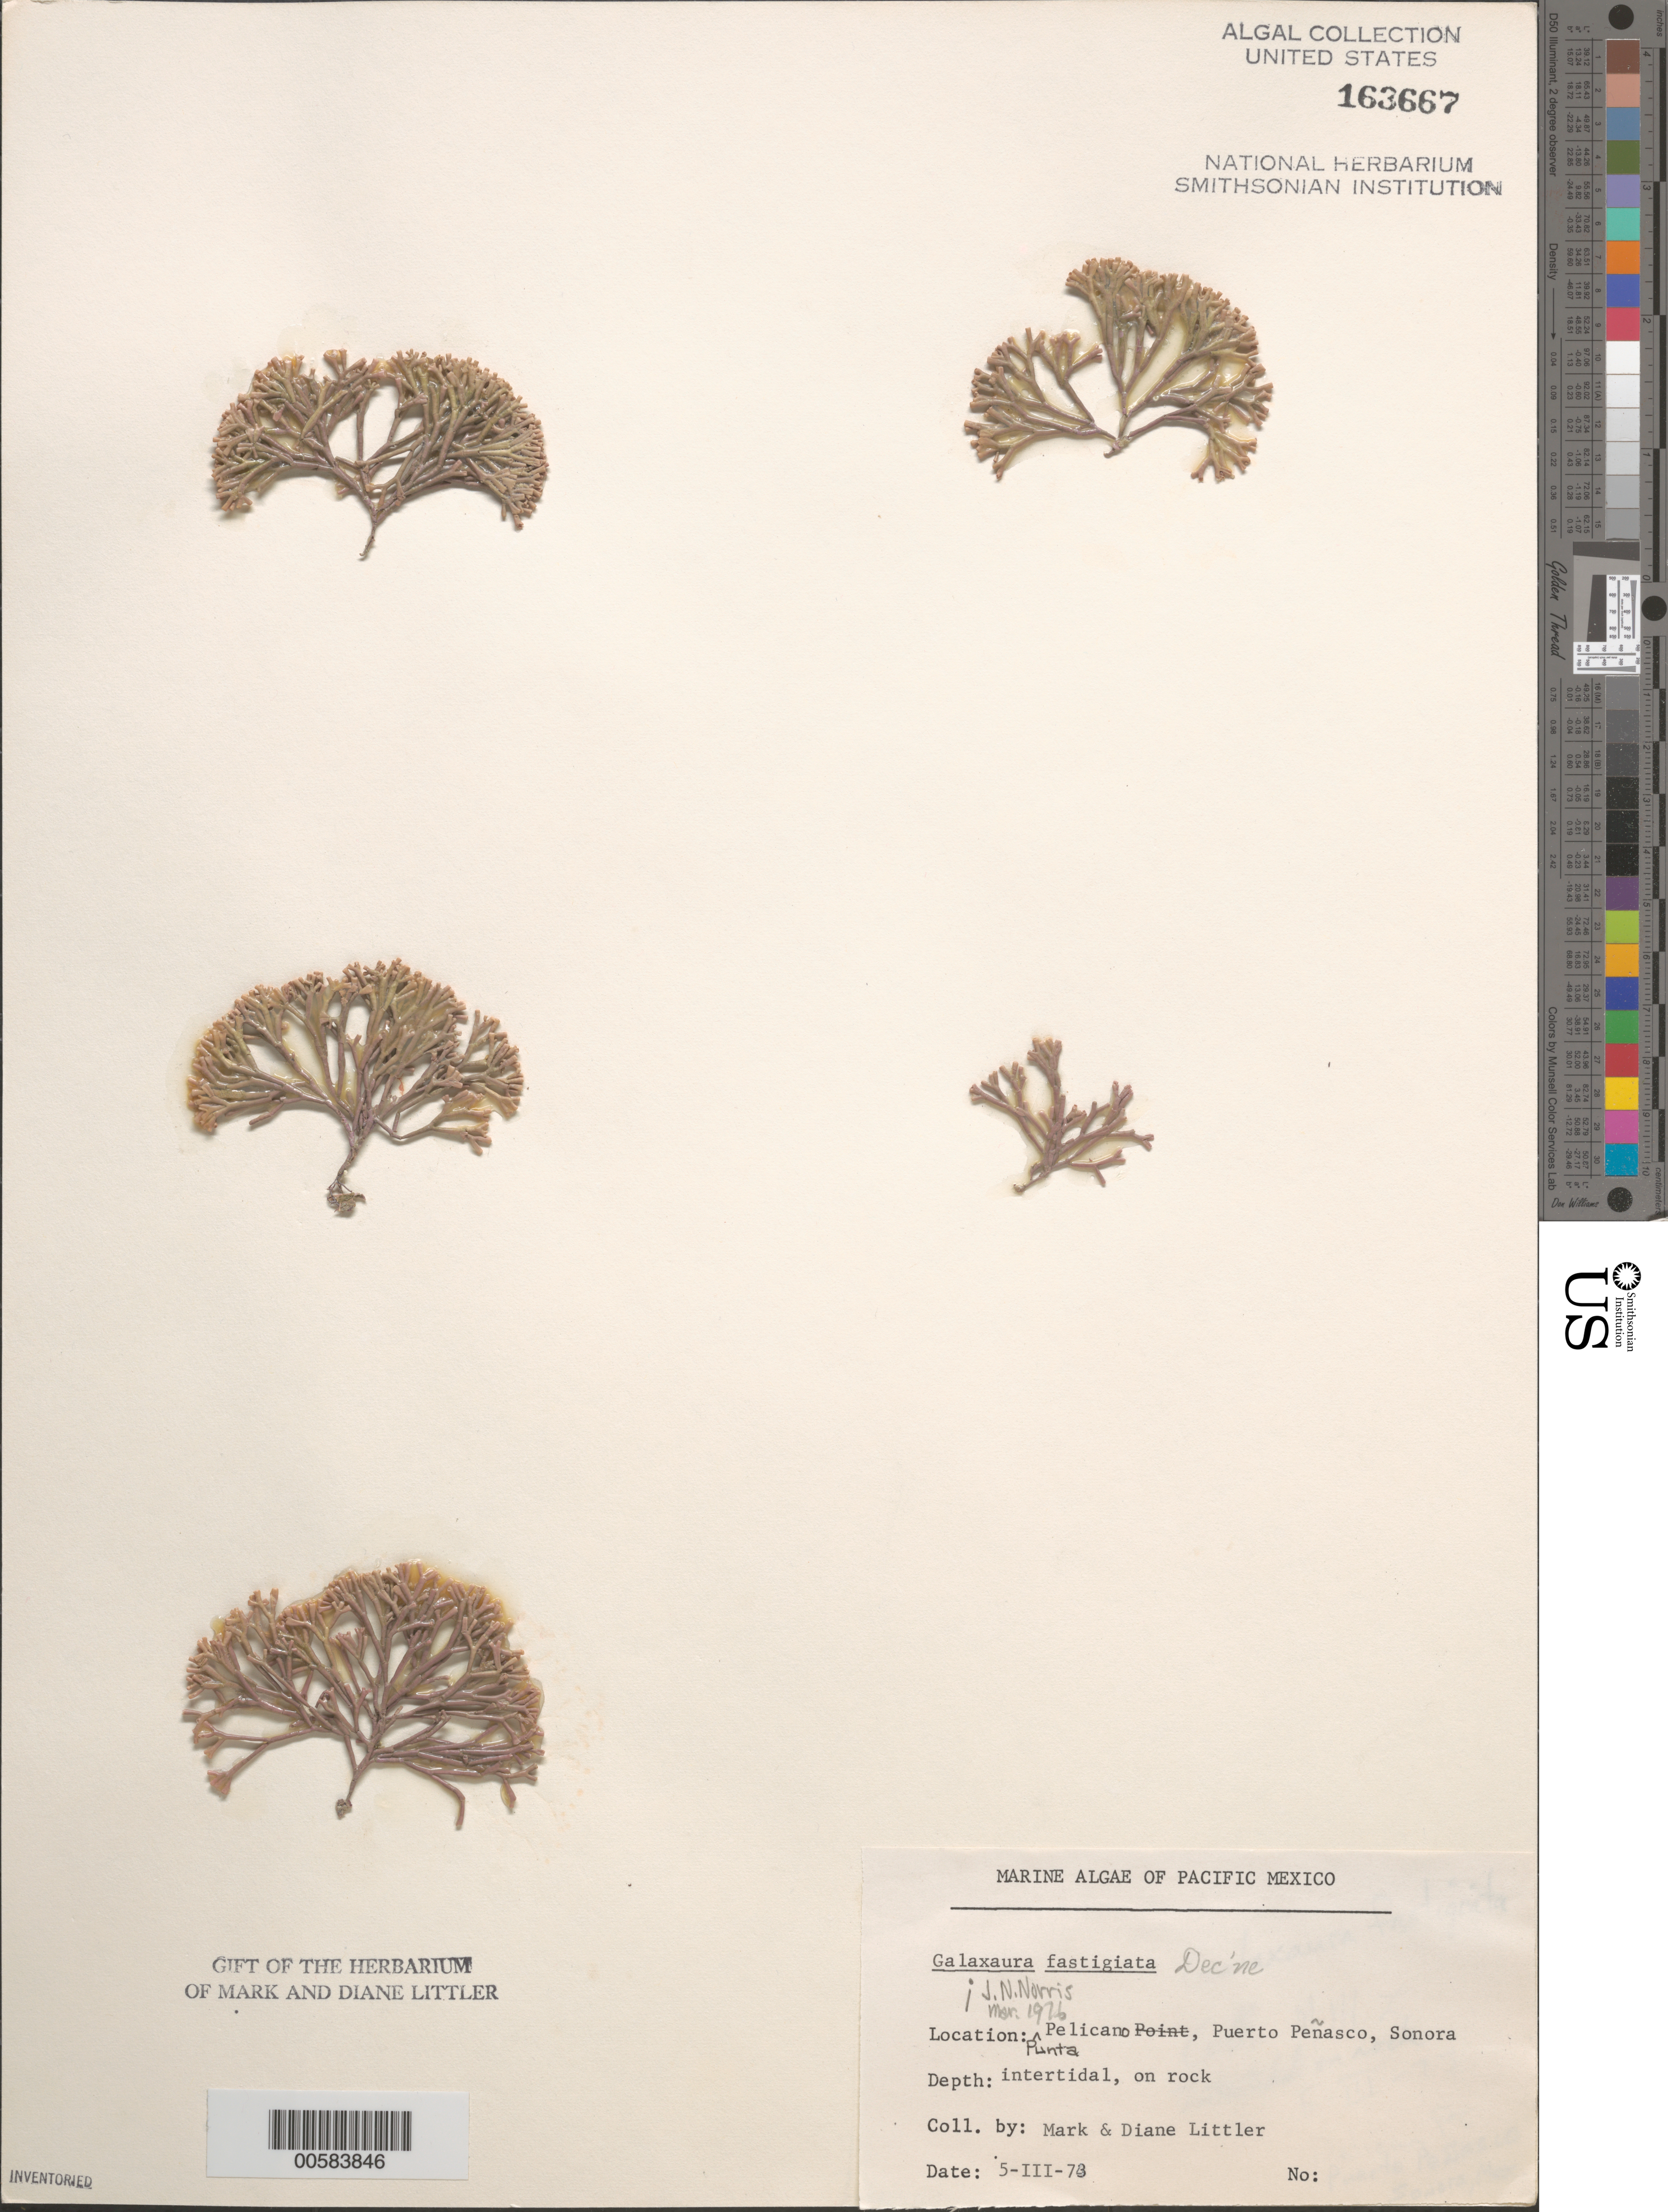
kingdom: Plantae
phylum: Rhodophyta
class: Florideophyceae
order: Nemaliales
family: Galaxauraceae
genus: Tricleocarpa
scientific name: Tricleocarpa fastigiata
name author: (Decne.) Huisman et al.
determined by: Algae name updating Project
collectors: M. M. Littler & D. S. Littler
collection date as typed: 05 Mar 1973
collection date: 1973-03-05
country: Mexico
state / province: Sonora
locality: Punta Pelicano, Puerto Penasco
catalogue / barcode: US 163667